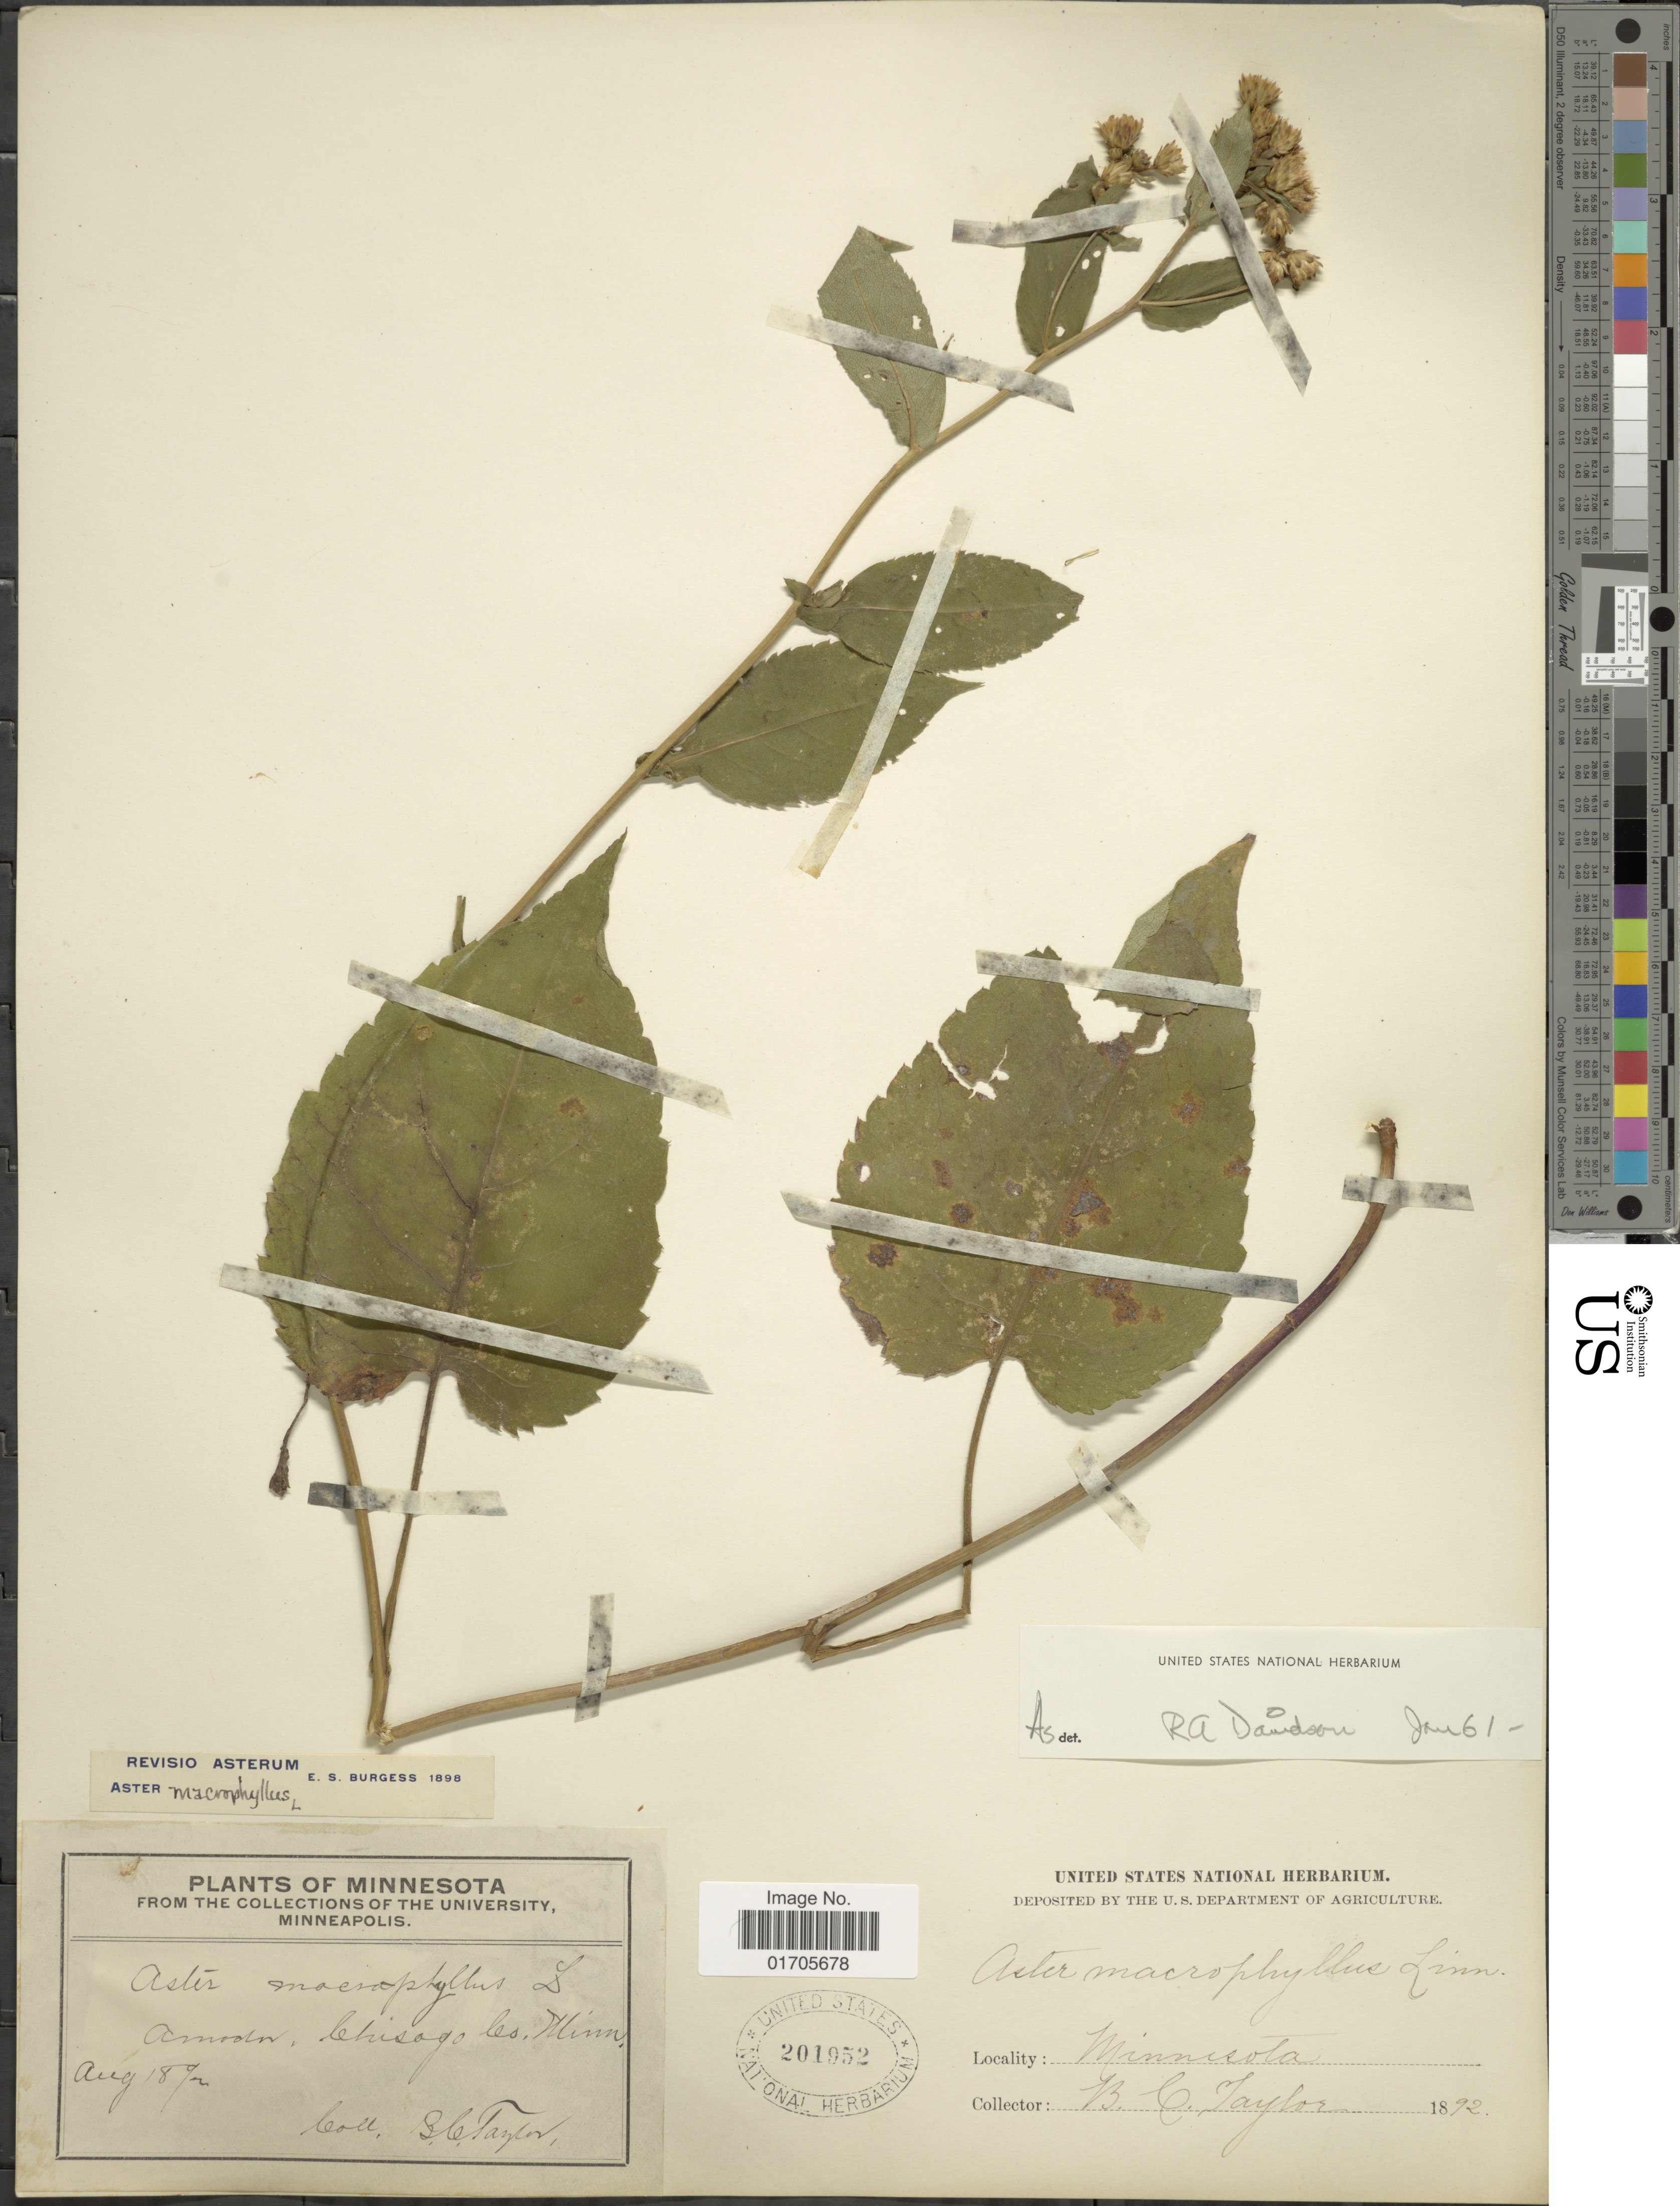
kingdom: Plantae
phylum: Tracheophyta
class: Magnoliopsida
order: Asterales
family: Asteraceae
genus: Eurybia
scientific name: Eurybia macrophylla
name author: (L.) Cass.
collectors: B. C. Taylor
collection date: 1892-08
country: United States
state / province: Minnesota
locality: Minnesota. Amodor, Chisago Co. Minn.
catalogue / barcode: US 201952